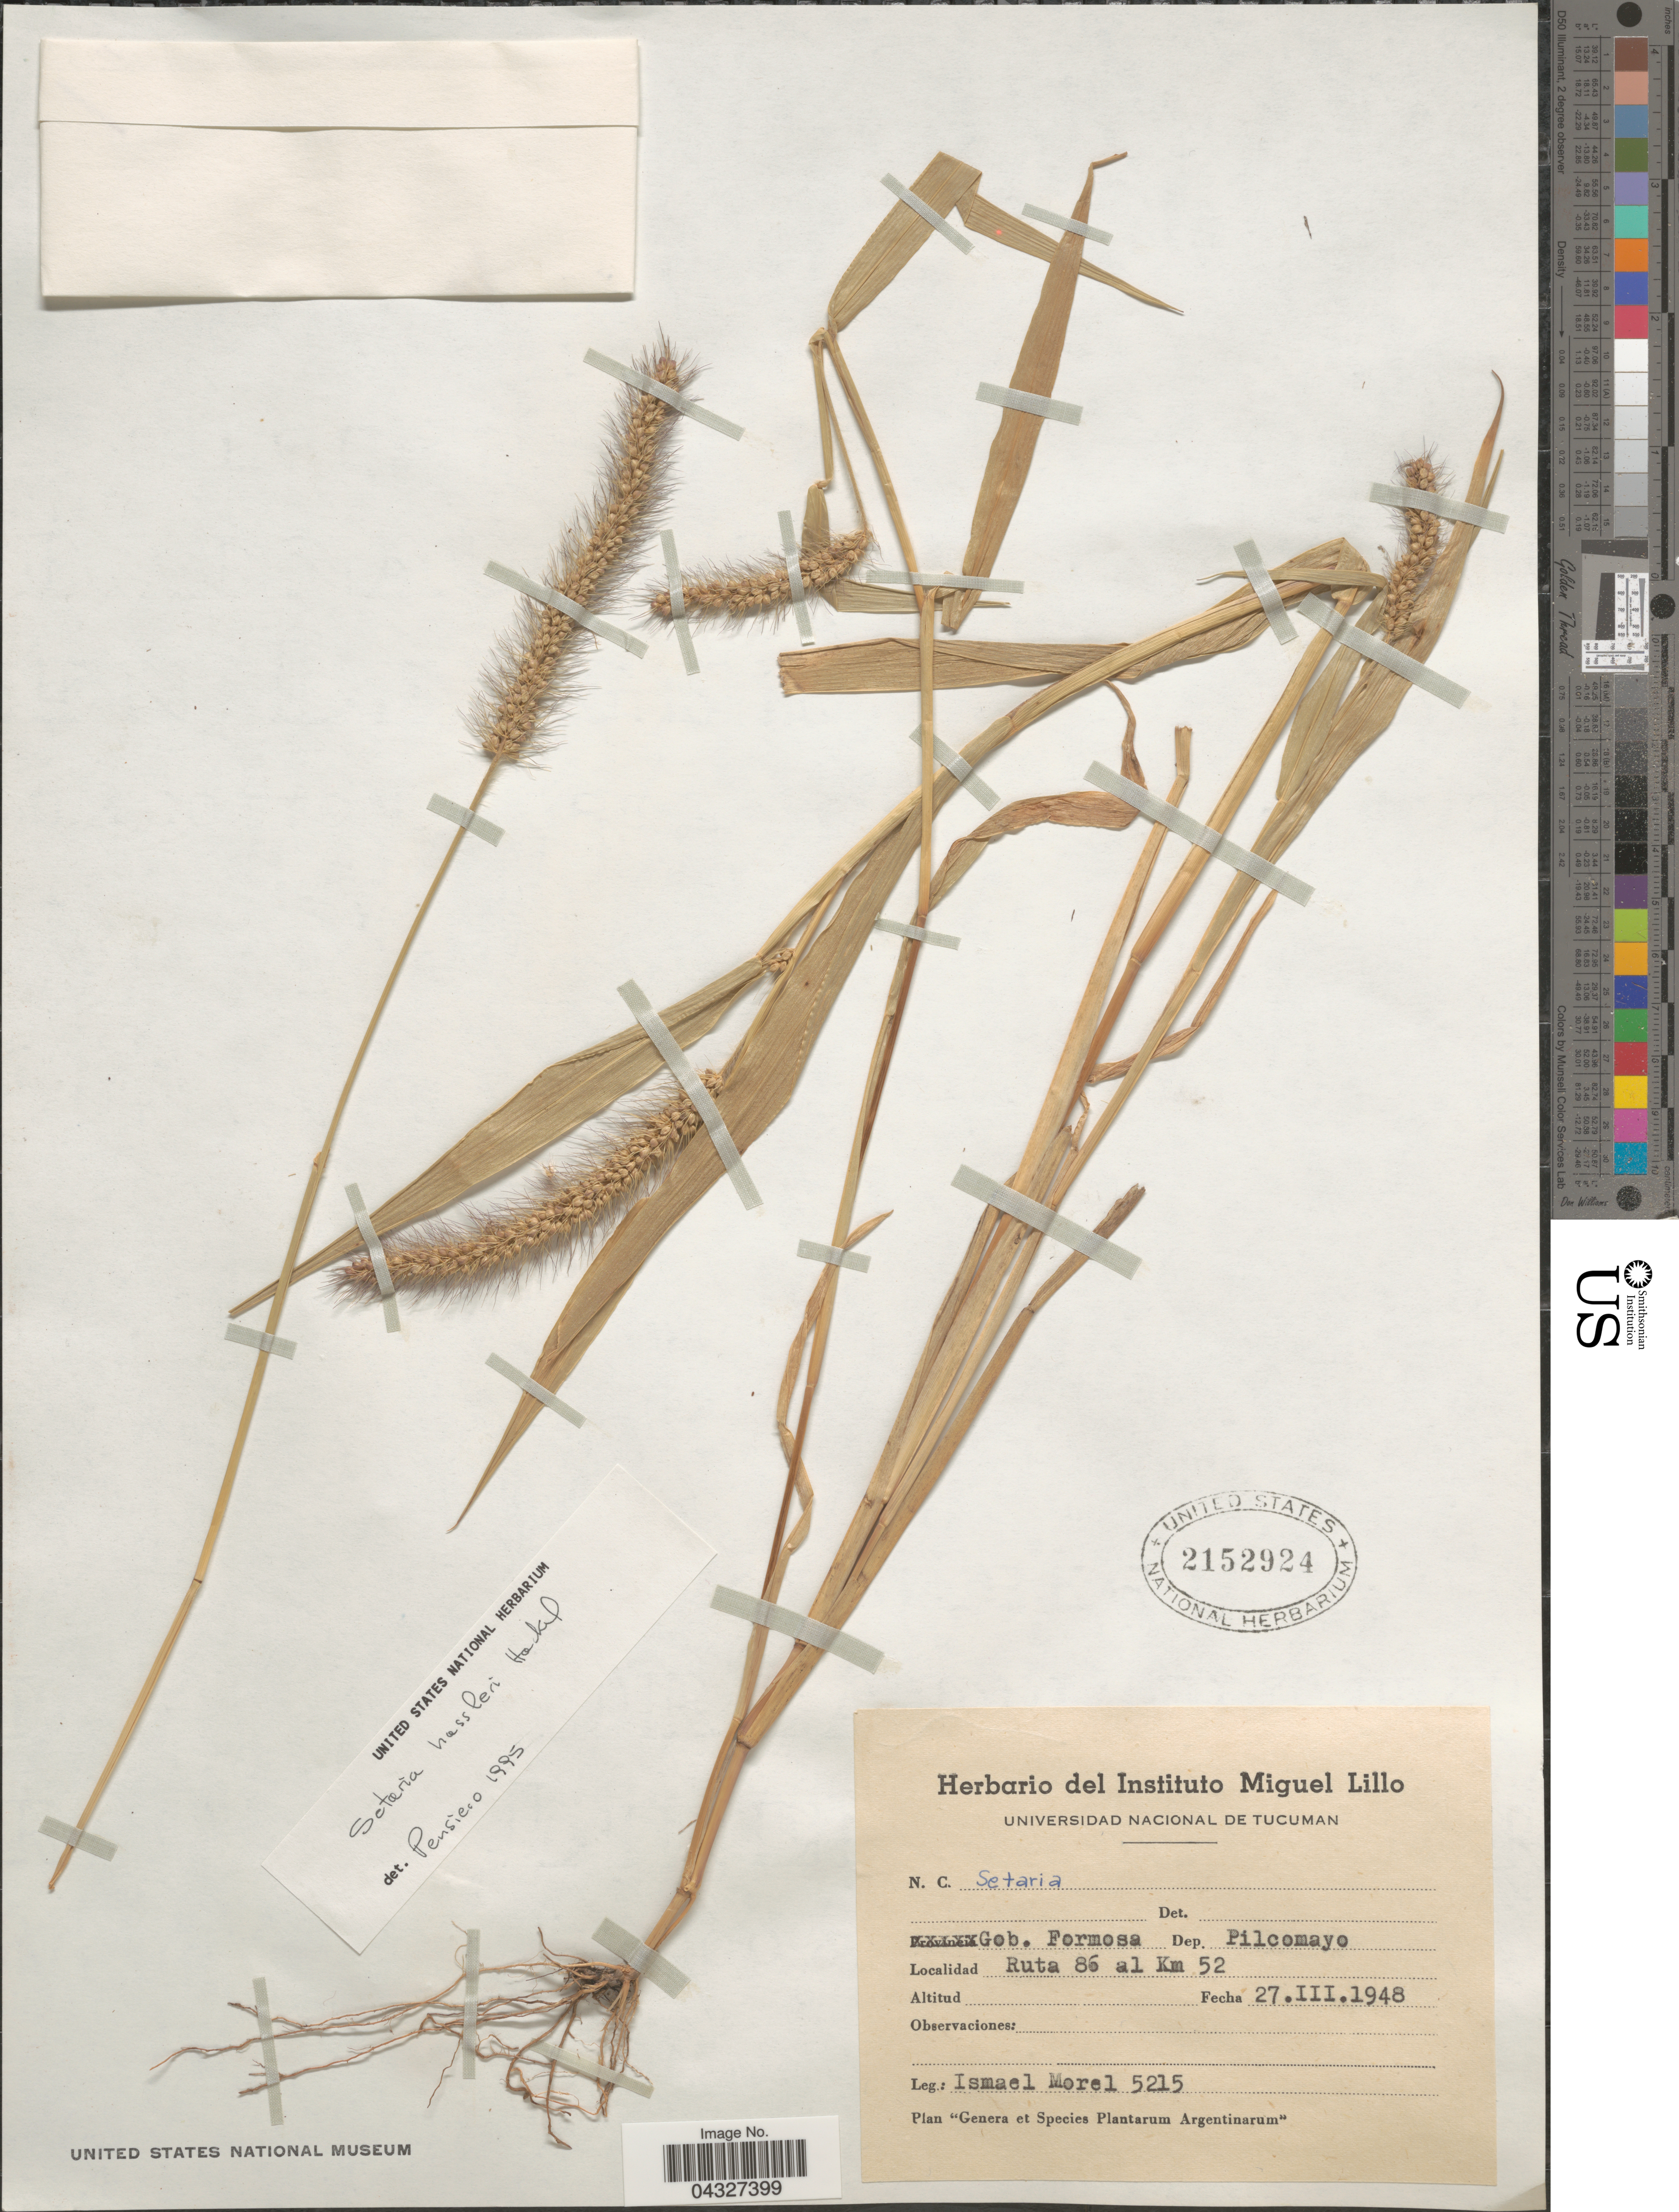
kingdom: Plantae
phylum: Tracheophyta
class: Liliopsida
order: Poales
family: Poaceae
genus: Setaria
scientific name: Setaria hassleri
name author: Hack. in Chodat & Hassl.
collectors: I. Morel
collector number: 5215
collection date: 1948-03-27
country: Argentina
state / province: Formosa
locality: Gob. Formosa. Dep. Pilcomayo. Ruta 86 al Km 52.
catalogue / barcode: US 2152924